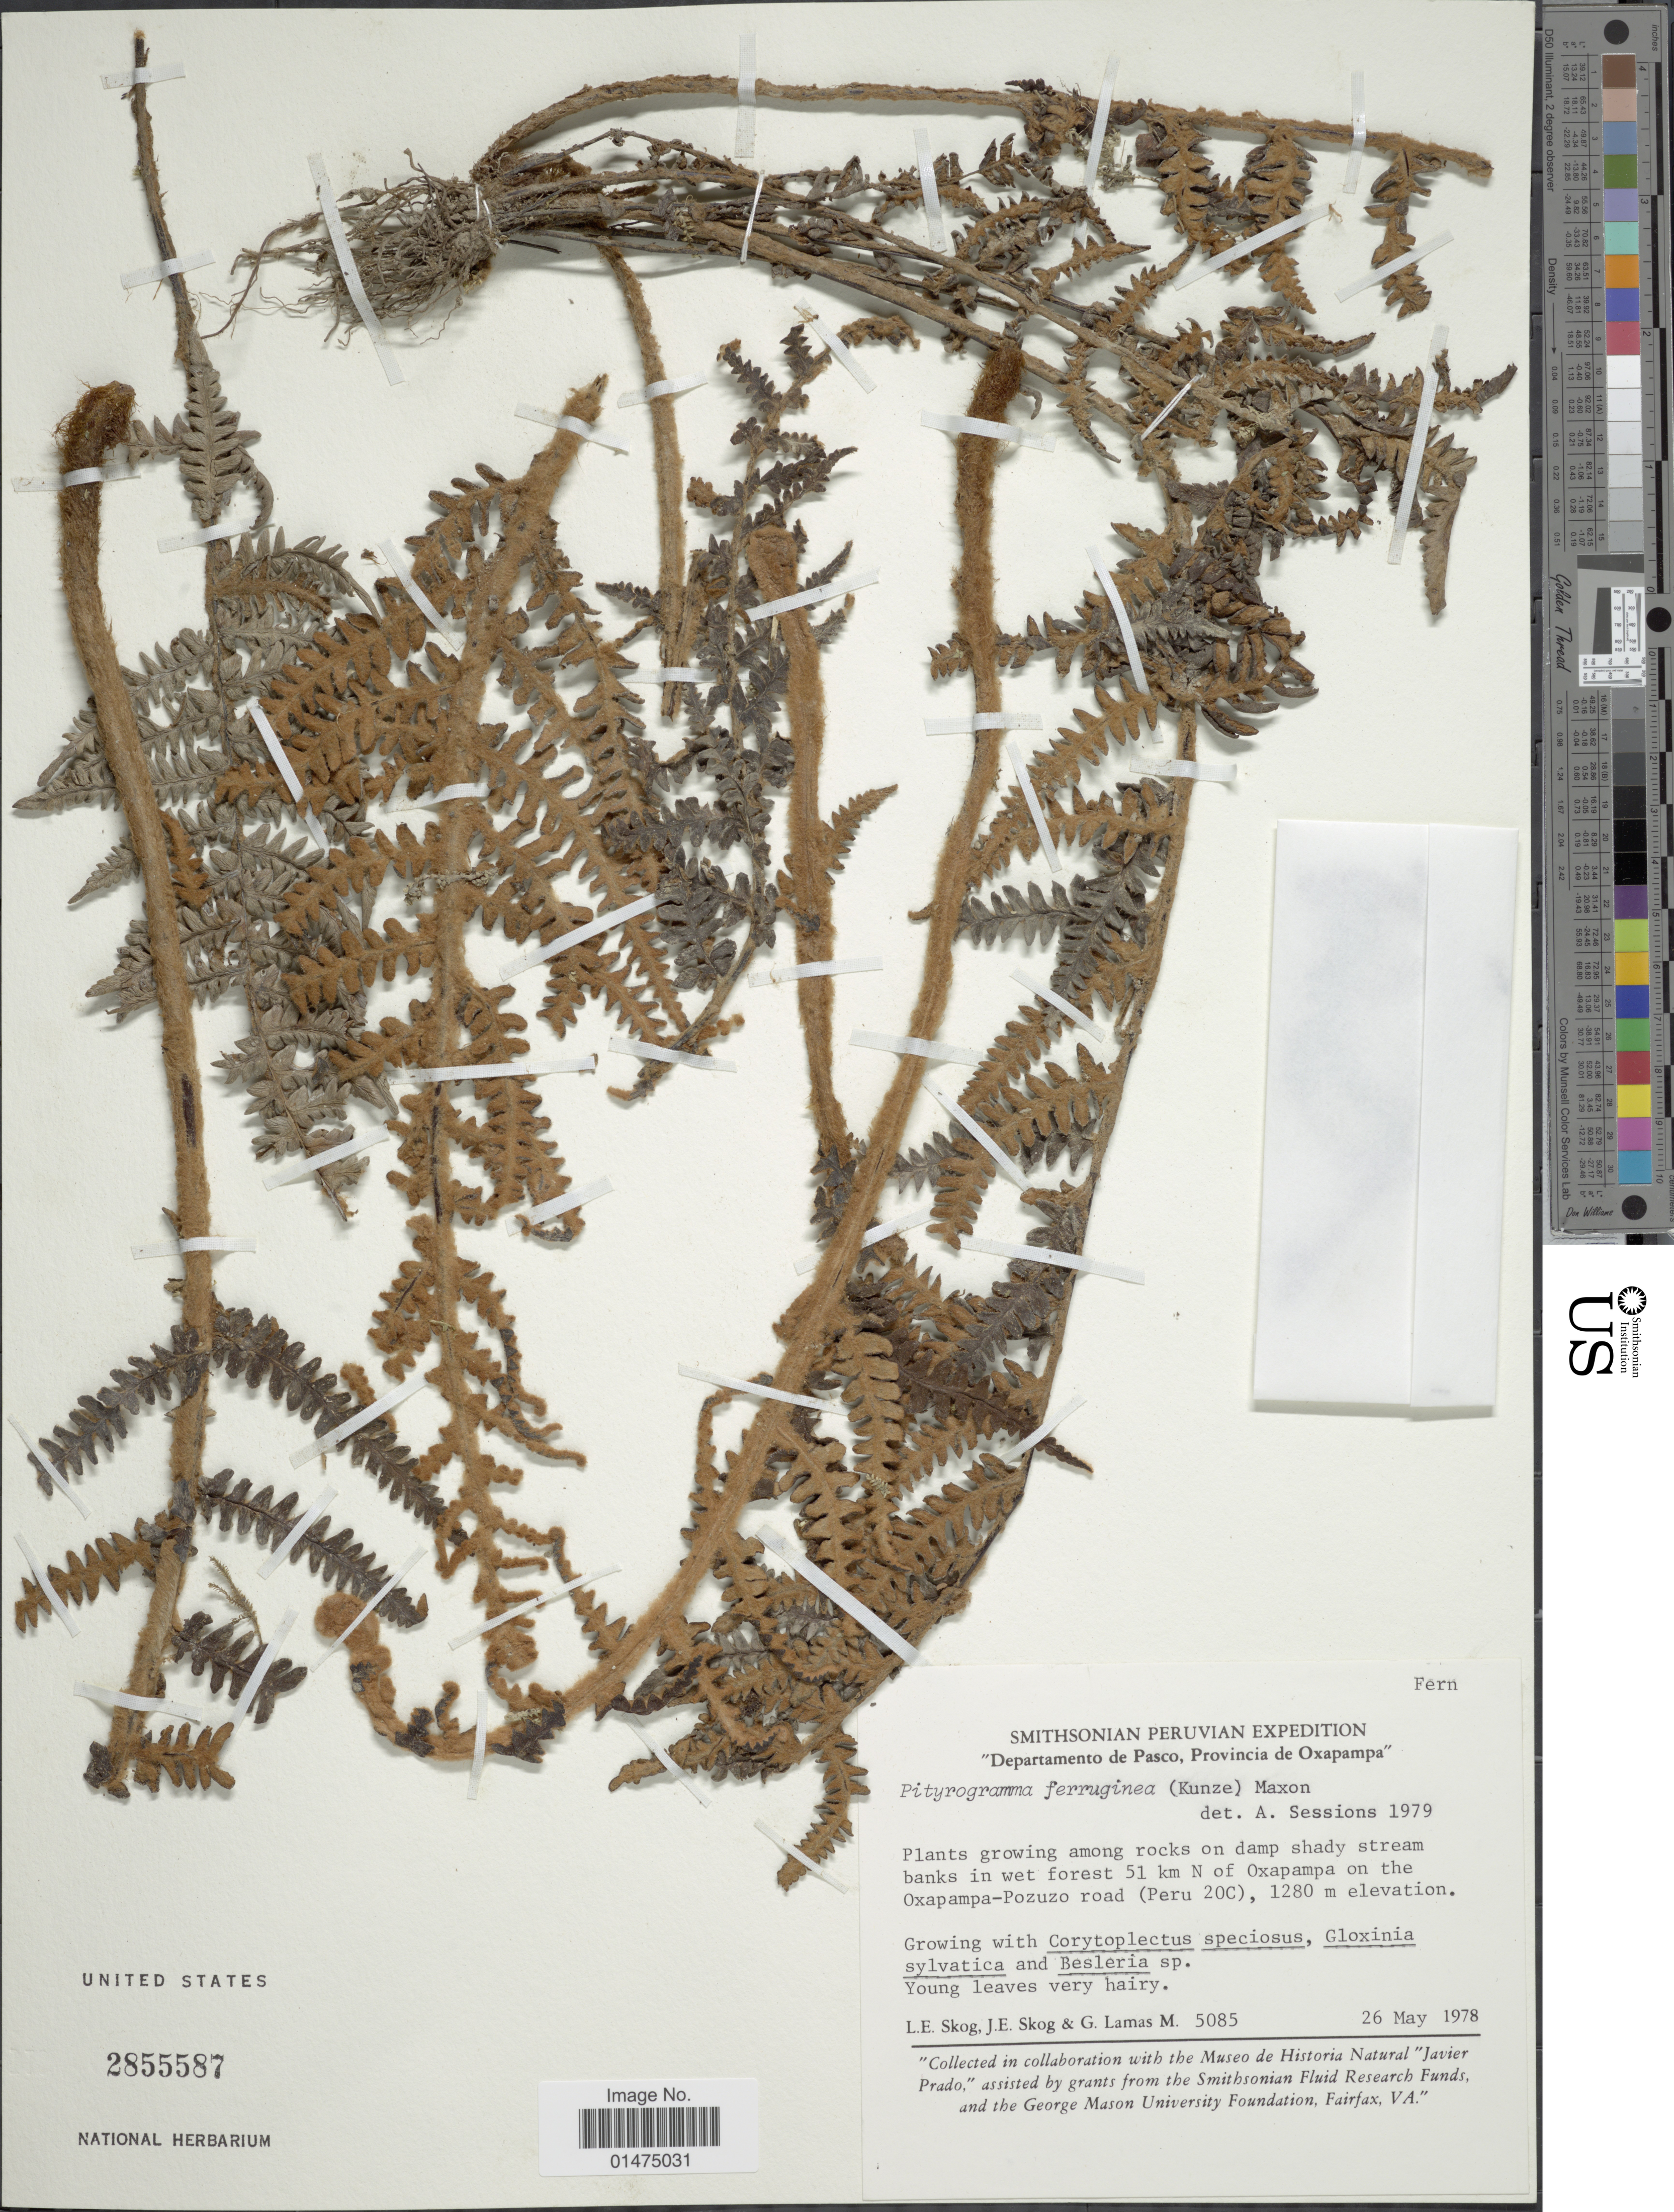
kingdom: Plantae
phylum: Tracheophyta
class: Polypodiopsida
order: Polypodiales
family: Pteridaceae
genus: Pityrogramma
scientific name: Pityrogramma ferruginea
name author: (Kunze) Maxon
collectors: L. E. Skog & G. Lamas M.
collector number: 5085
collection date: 1978-05-26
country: Peru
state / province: Pasco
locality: Provincia de Oxapampa, Plants growing among rocks on damp shady streams banks in wet forest 51 km N of Oxapampa on the Oxapampa-Pozuzi road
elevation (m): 1280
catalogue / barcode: US 2855587